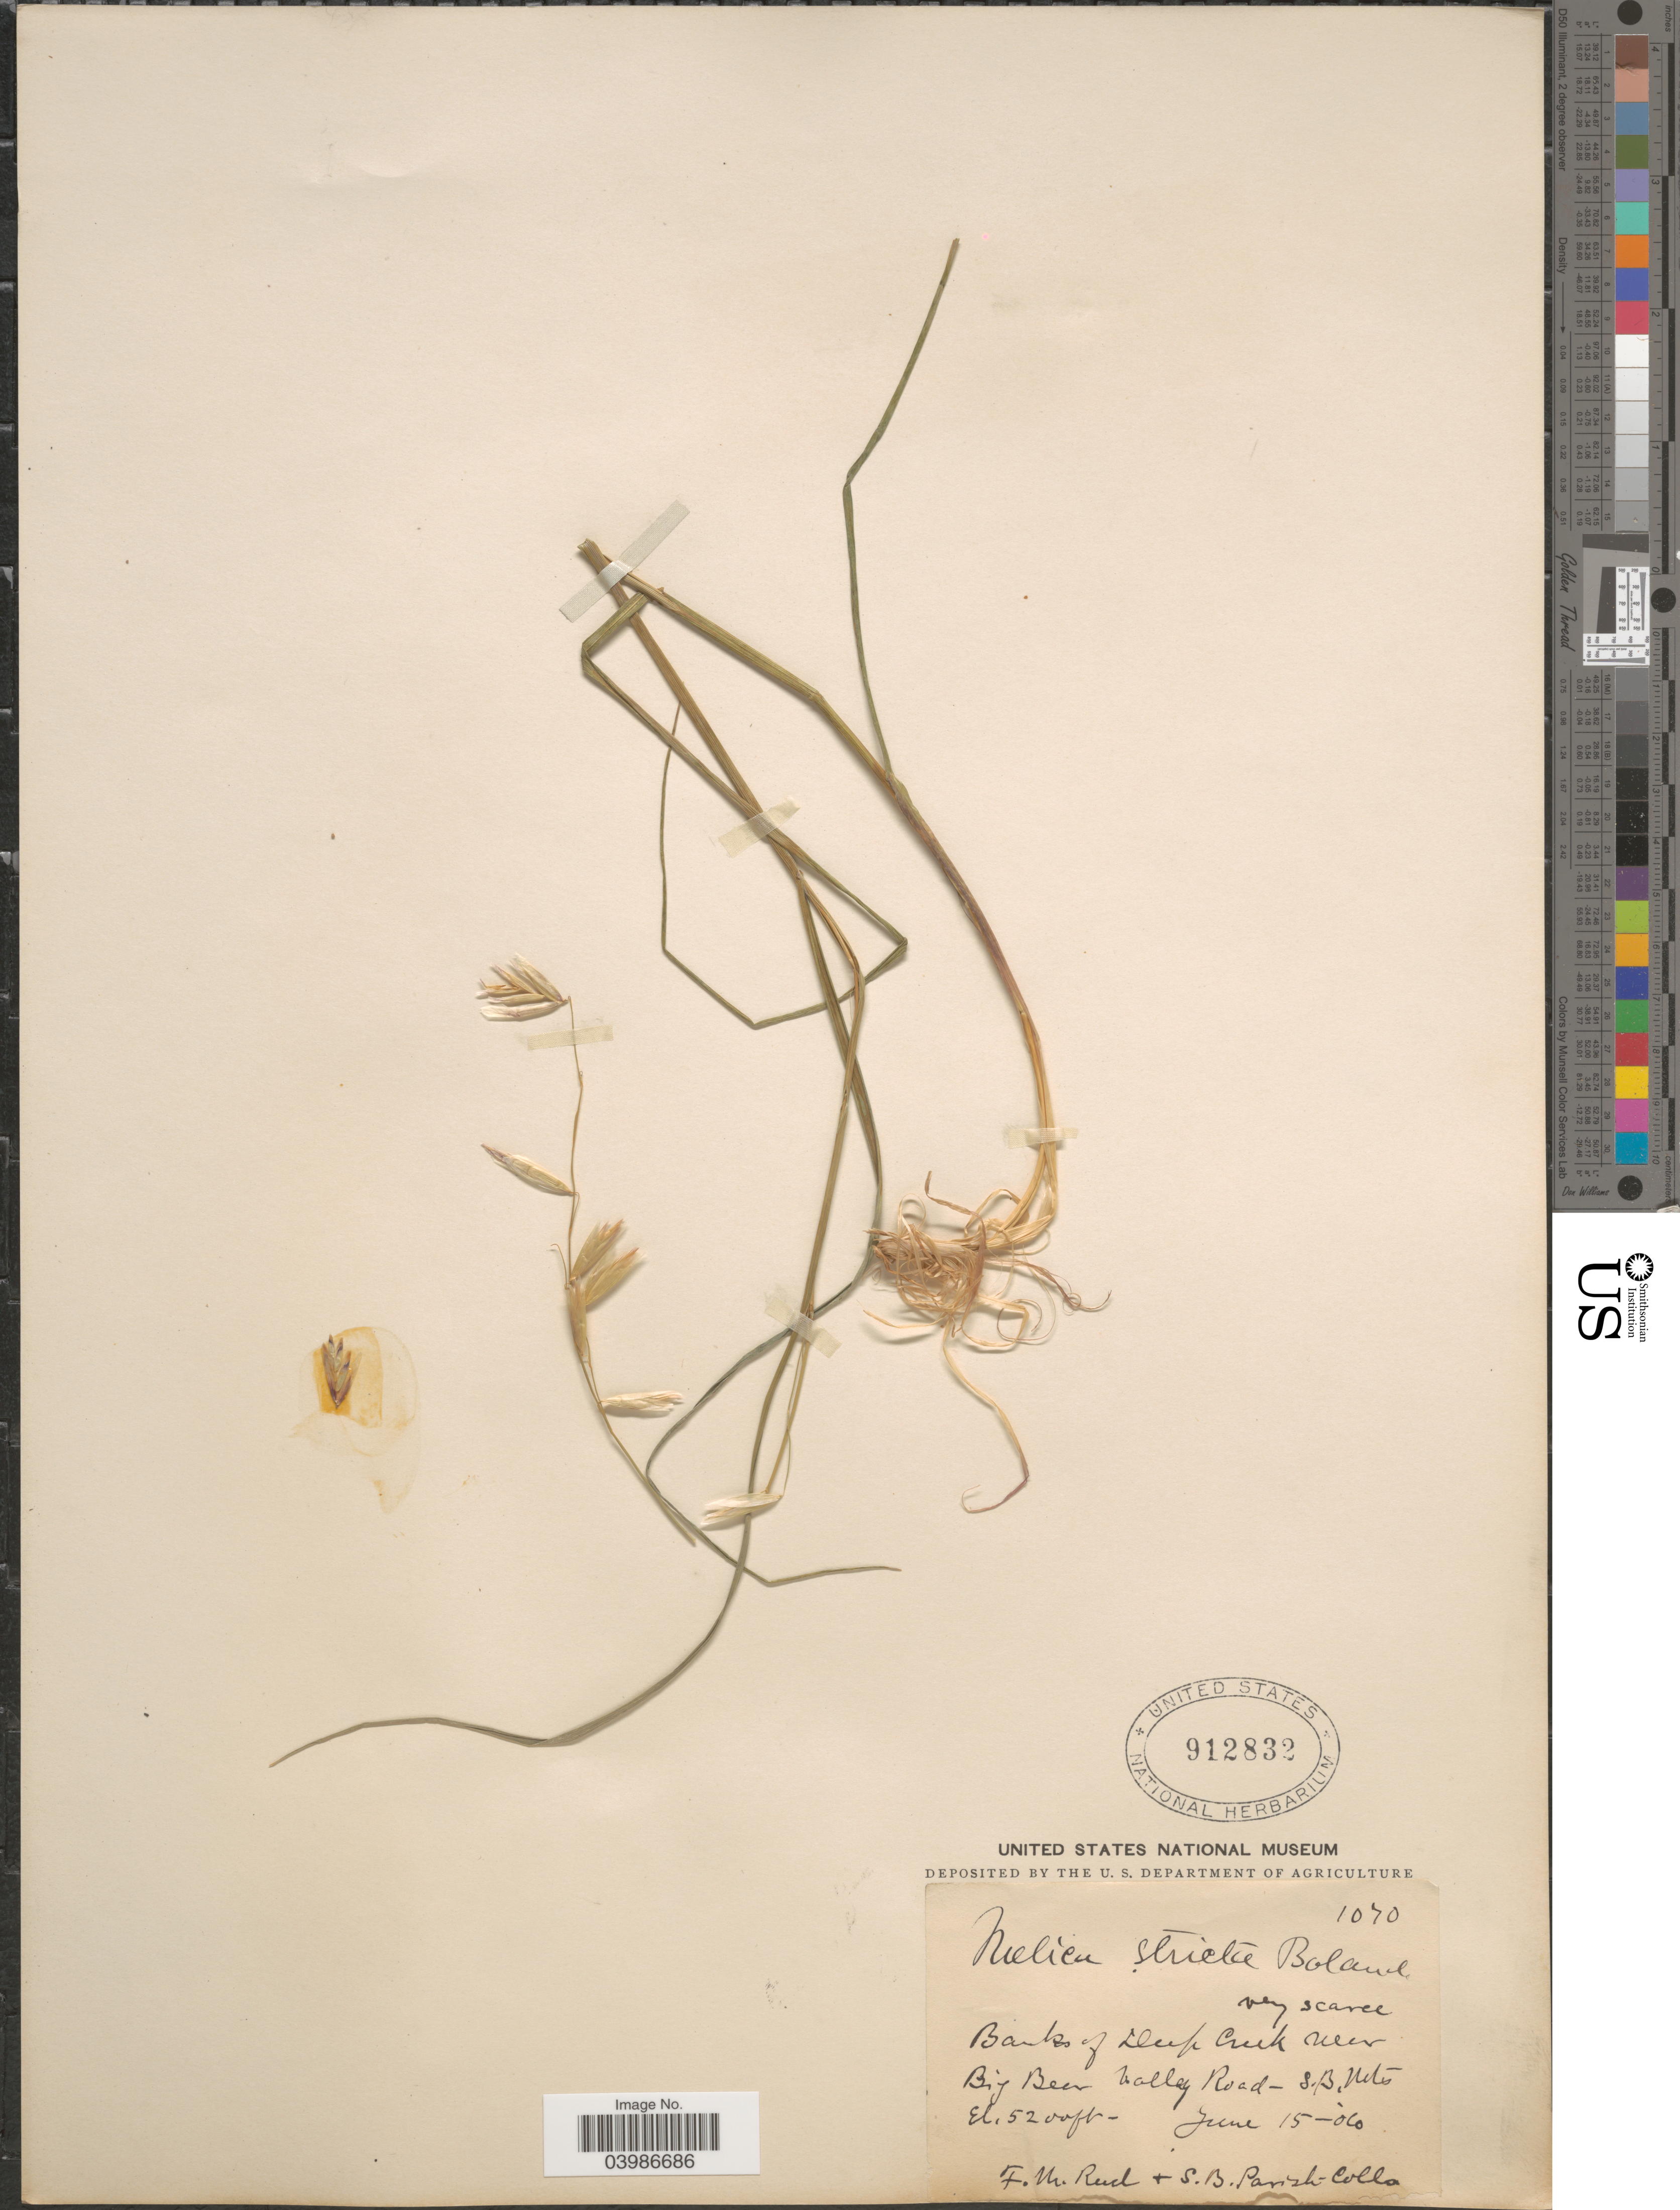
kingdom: Plantae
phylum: Tracheophyta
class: Liliopsida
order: Poales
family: Poaceae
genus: Melica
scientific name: Melica stricta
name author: Bol.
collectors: F. Reed & S. B. Parish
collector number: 1070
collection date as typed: Transcribed d/m/y: 15/6/60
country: United States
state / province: California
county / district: San Bernardino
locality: Banks of Deep Creek near Big Bear Valley Road. S.B. Mts.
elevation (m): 1585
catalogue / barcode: US 912832